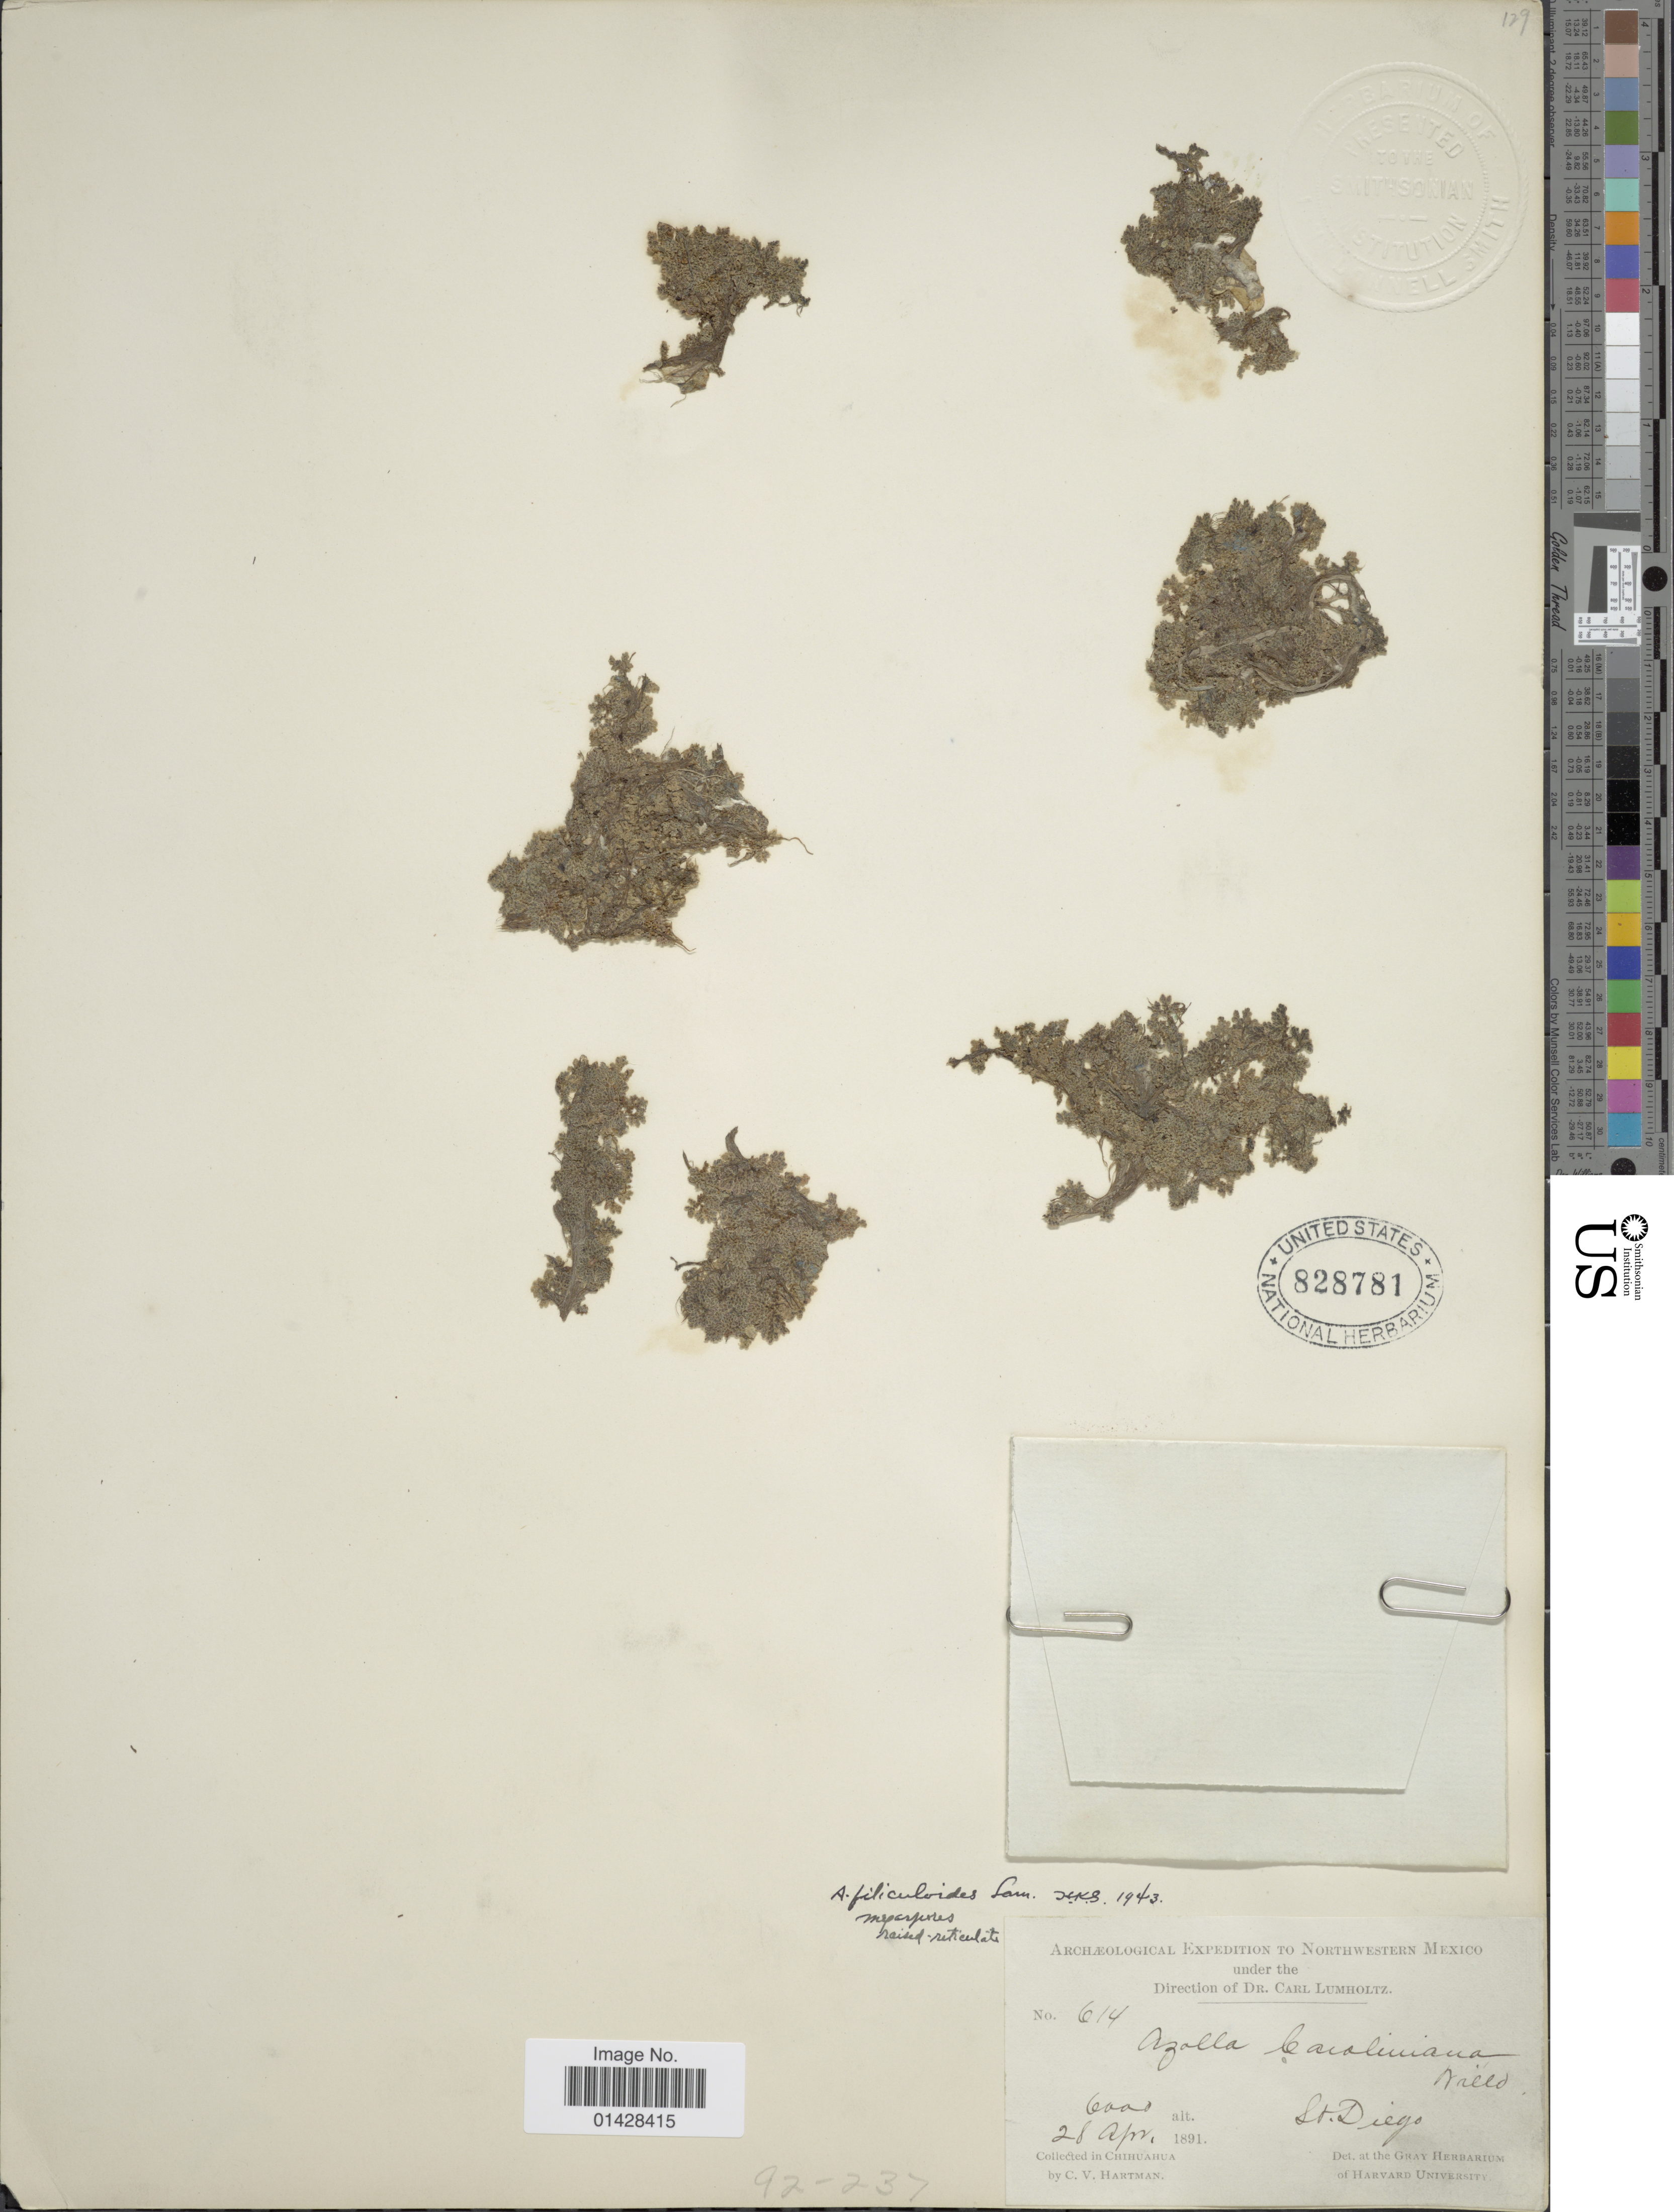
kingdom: Plantae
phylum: Tracheophyta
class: Polypodiopsida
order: Salviniales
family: Salviniaceae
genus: Azolla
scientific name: Azolla sp.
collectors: C. V. Hartman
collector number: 614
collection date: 1891-04-28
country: Mexico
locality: Northwestern Mexico, St Diego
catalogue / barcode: US 828781